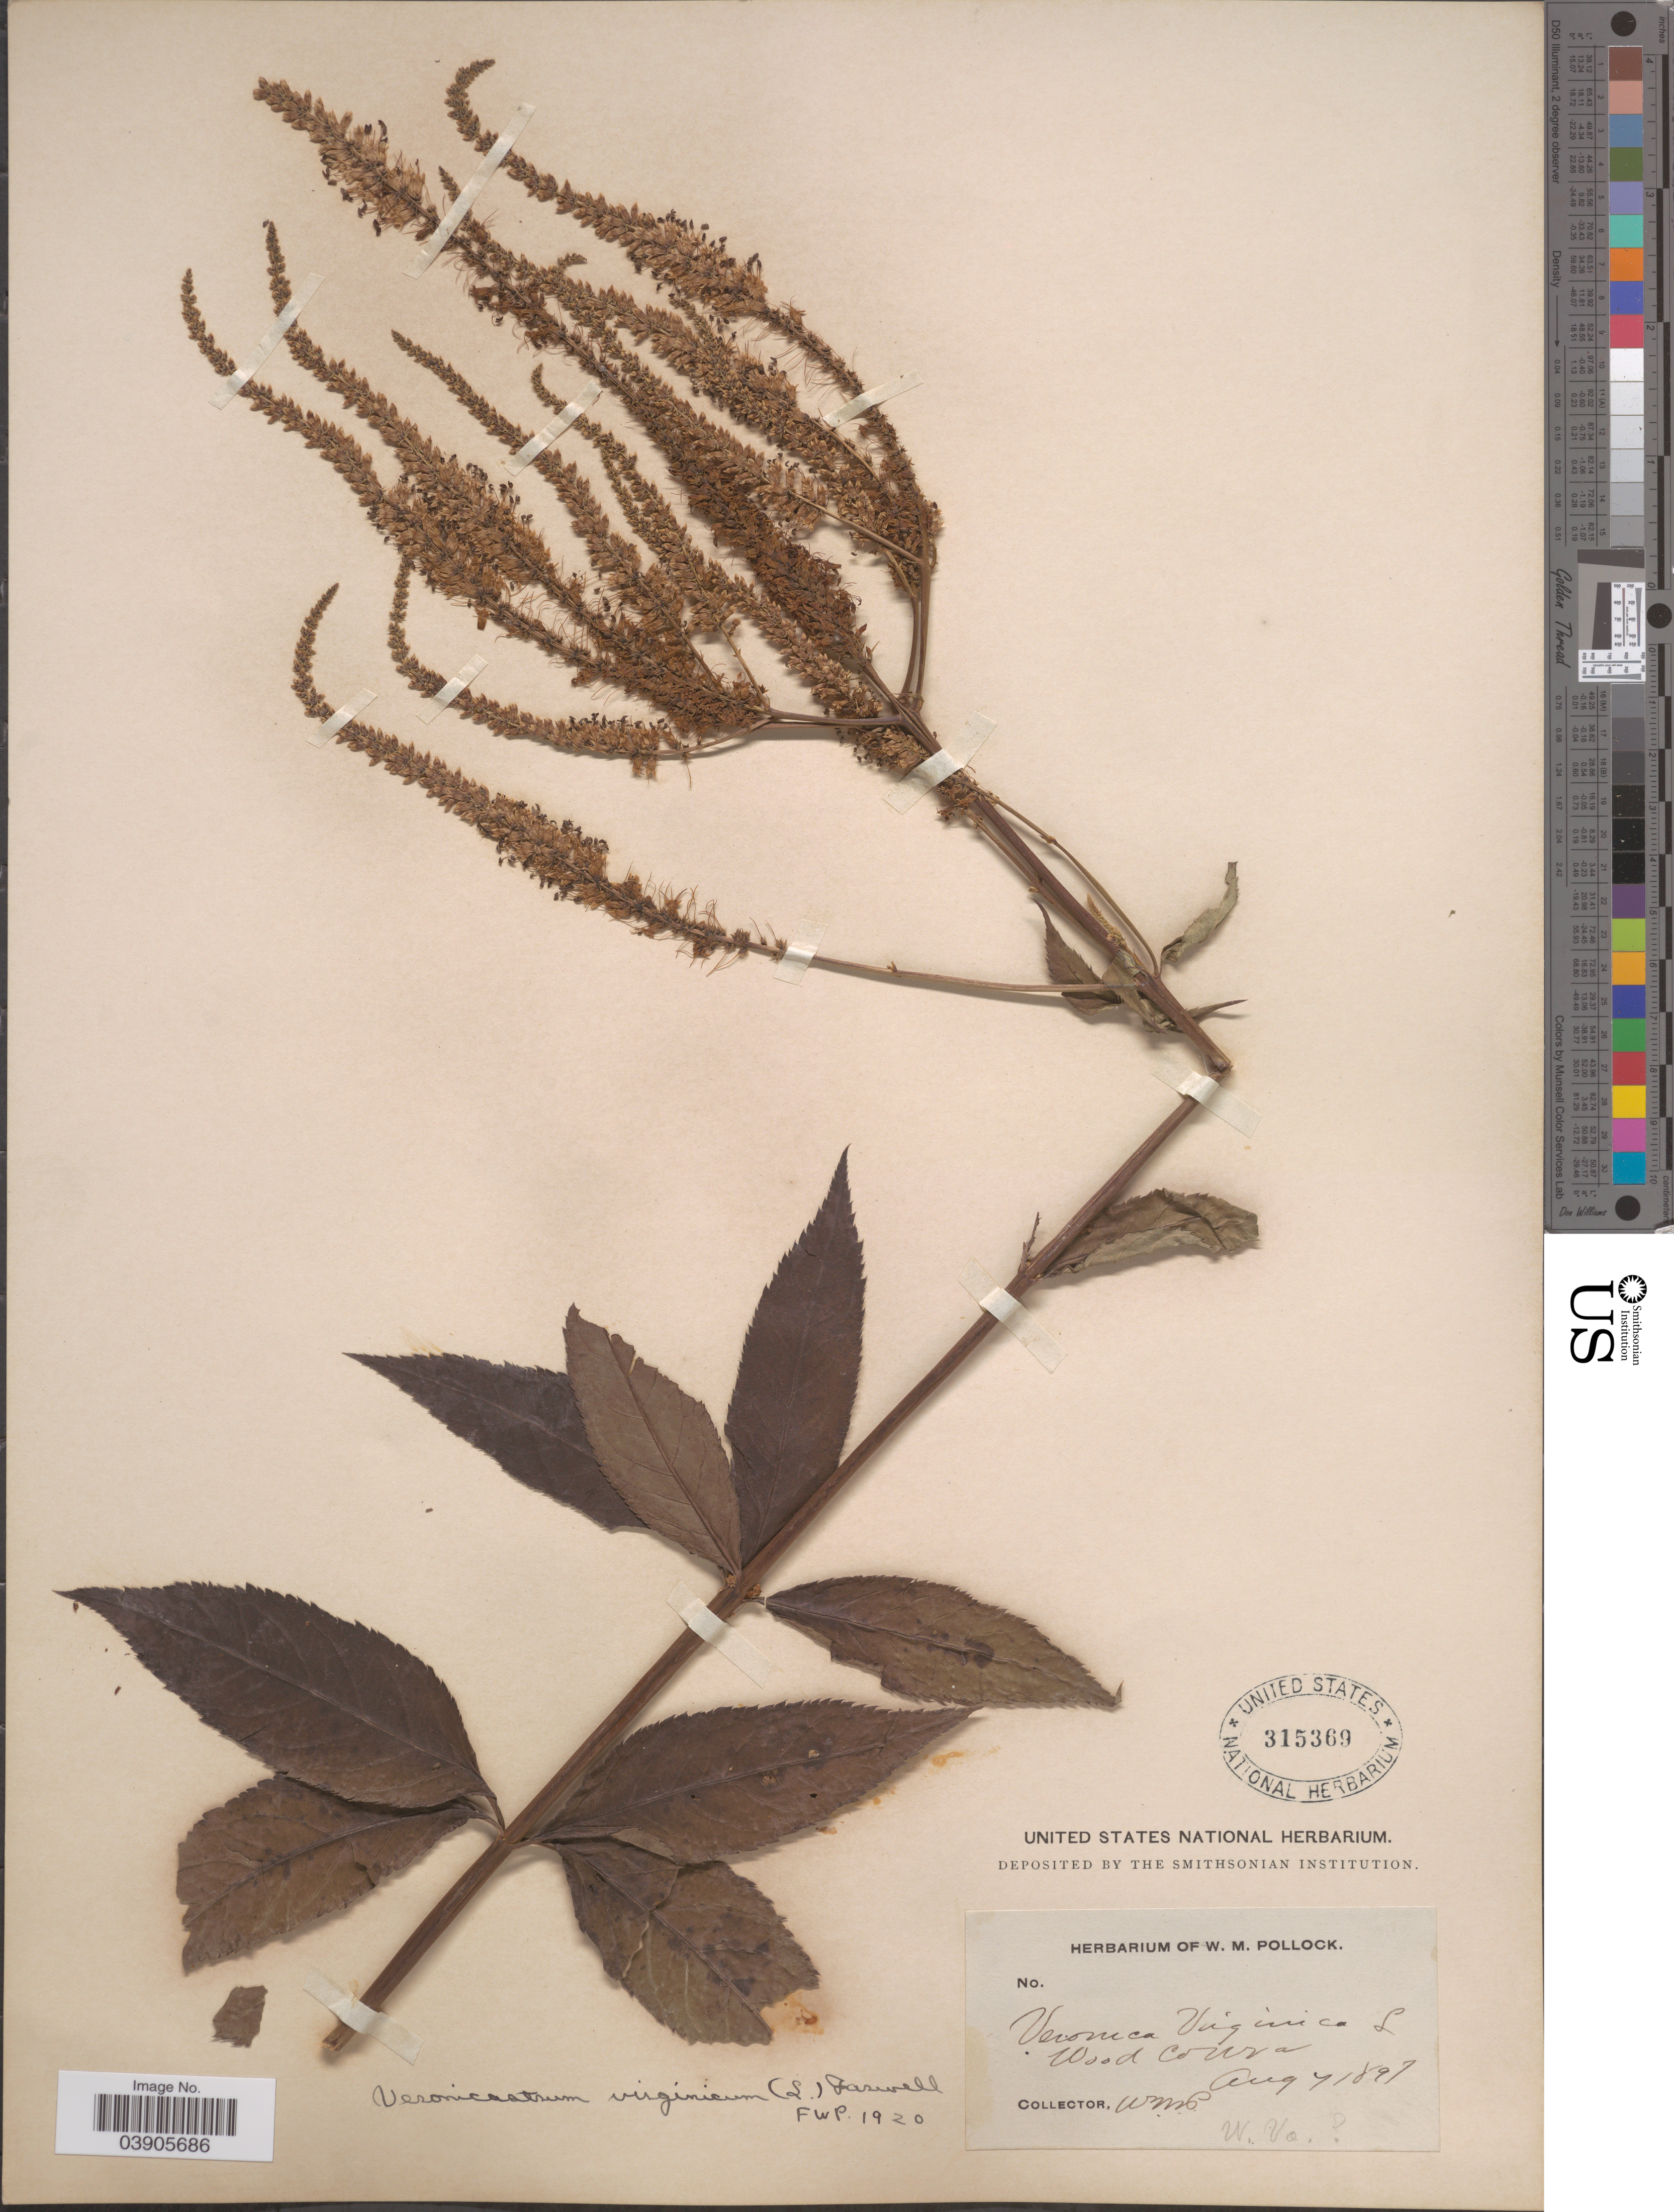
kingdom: Plantae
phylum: Tracheophyta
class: Magnoliopsida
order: Lamiales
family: Plantaginaceae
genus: Veronicastrum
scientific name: Veronicastrum virginicum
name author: (L.) Farw.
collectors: W. M. Pollock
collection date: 1897-08-07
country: United States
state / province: West Virginia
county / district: Wood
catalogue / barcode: US 315369